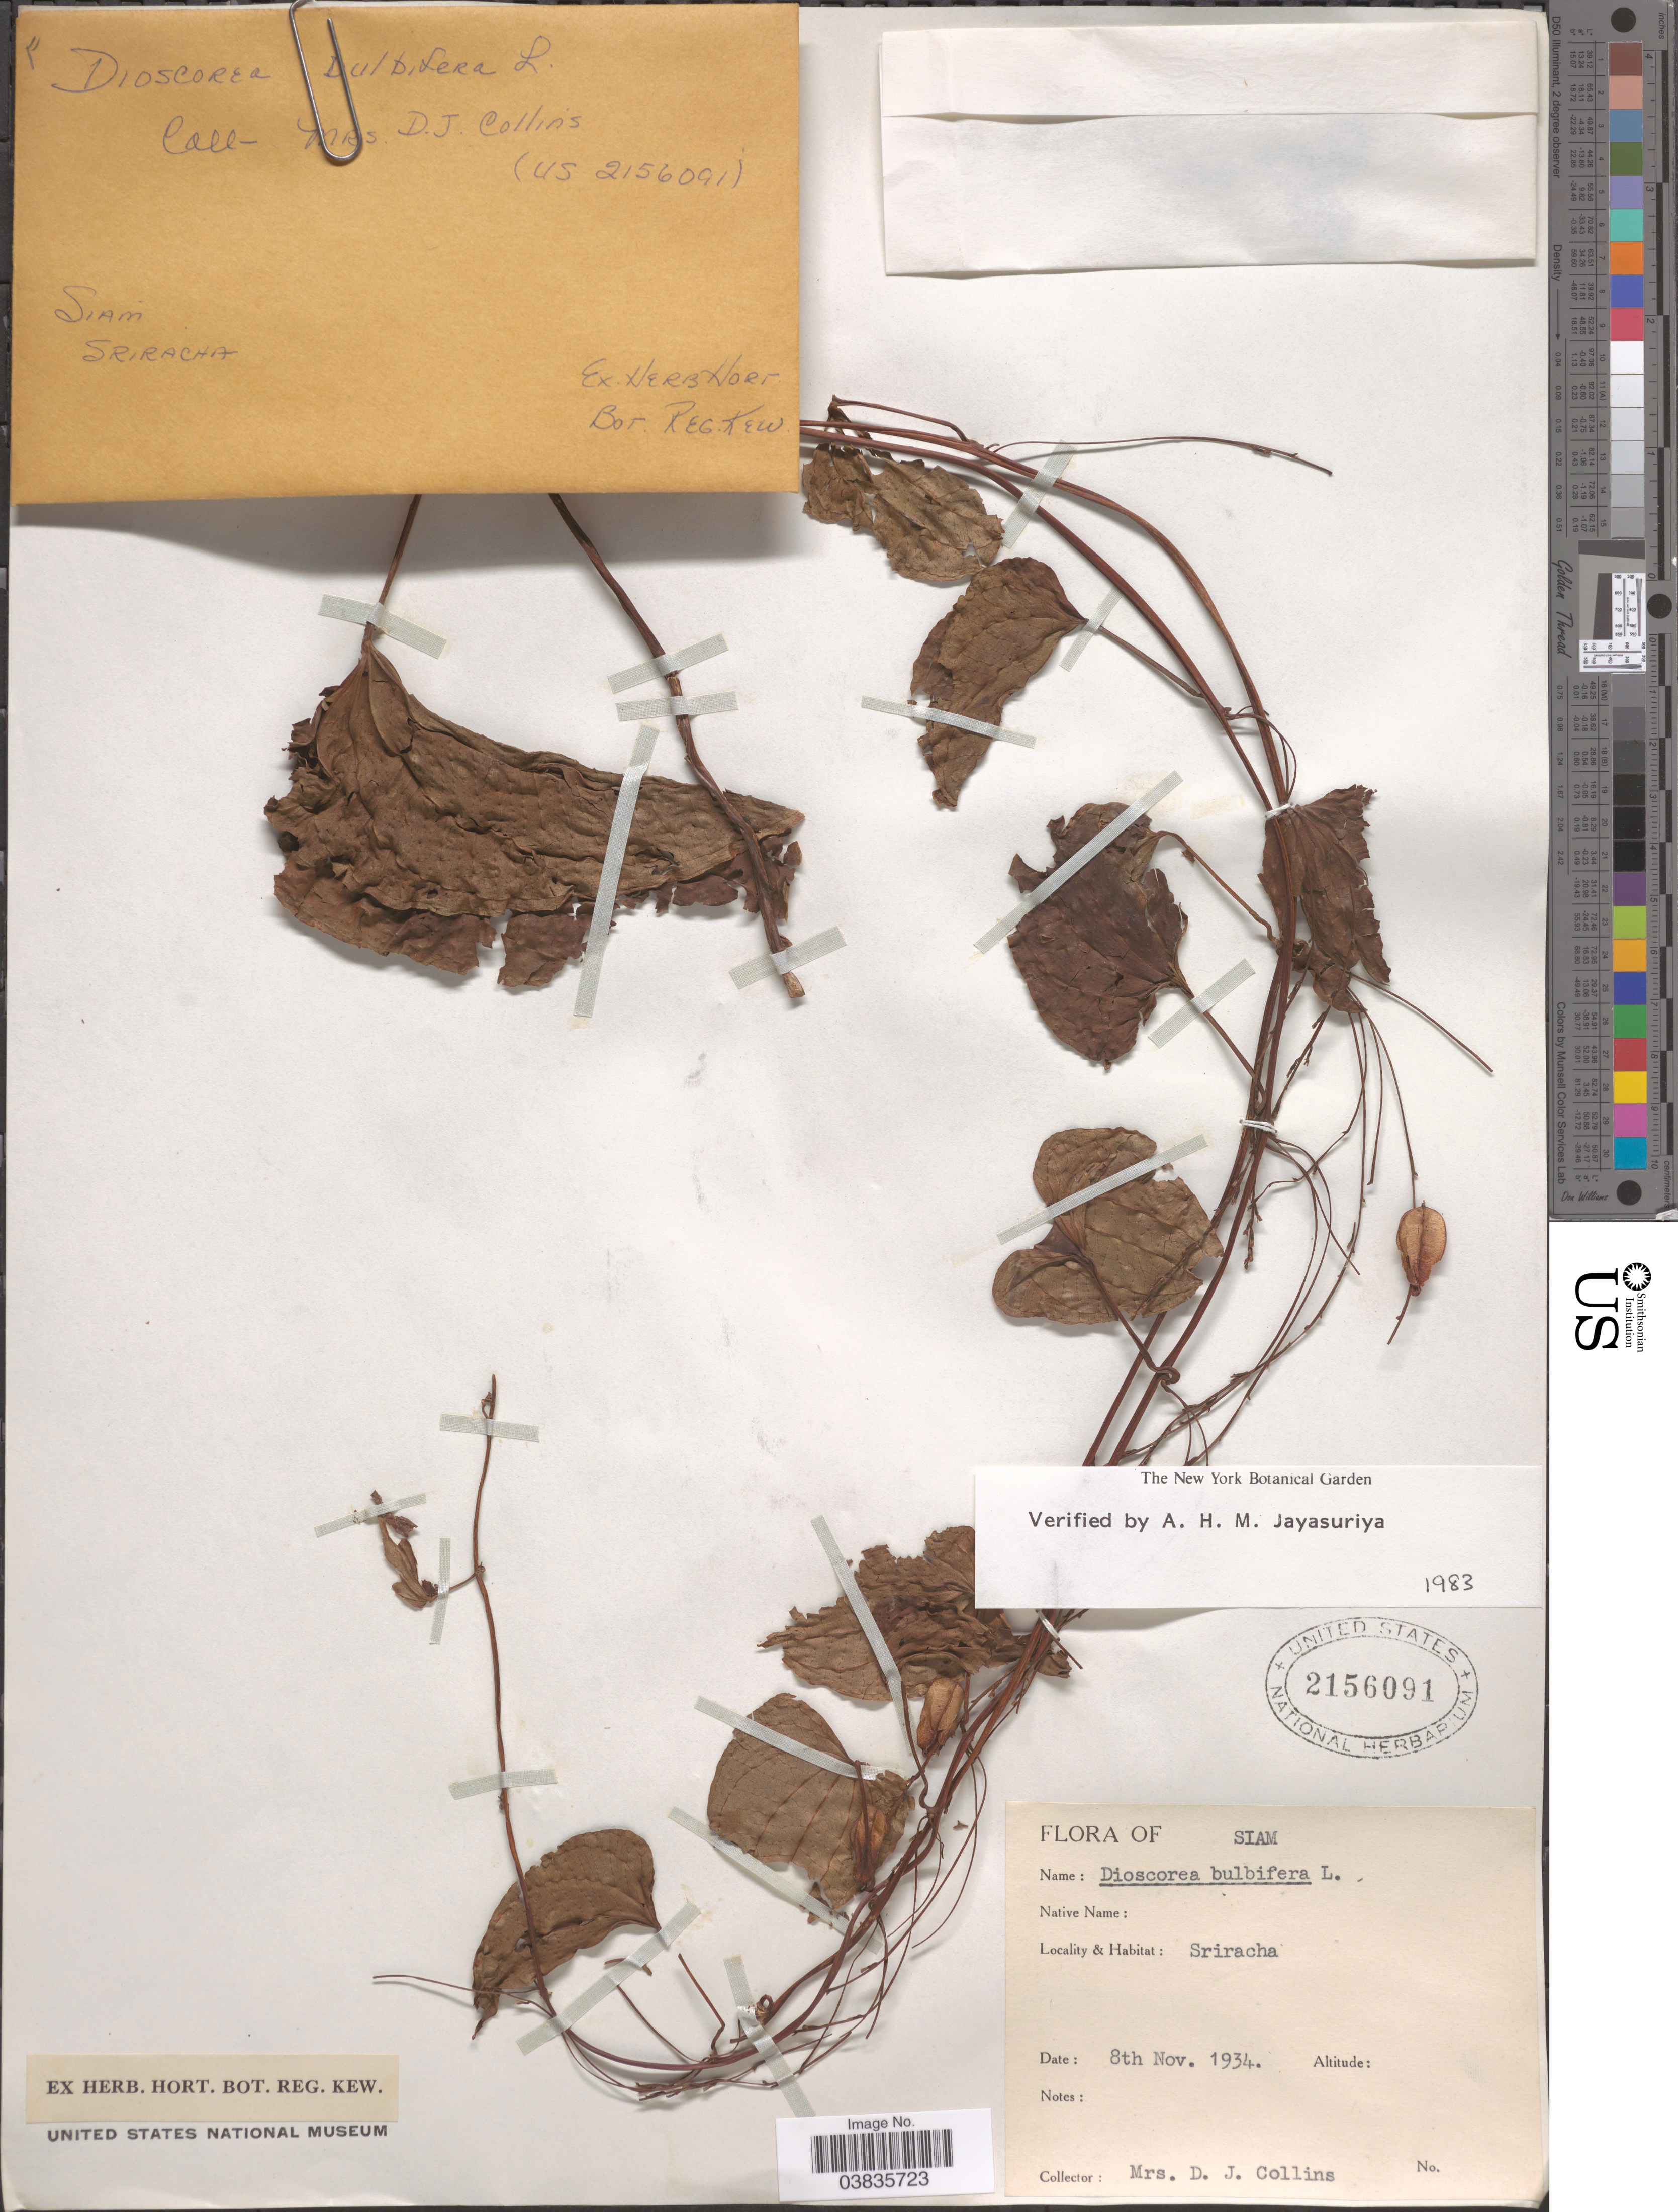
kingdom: Plantae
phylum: Tracheophyta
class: Liliopsida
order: Dioscoreales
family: Dioscoreaceae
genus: Dioscorea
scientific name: Dioscorea bulbifera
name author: L.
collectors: Mrs. D. J. Collins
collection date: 1934-11-08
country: Thailand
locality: Siam. Sriracha.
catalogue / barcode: US 2156091